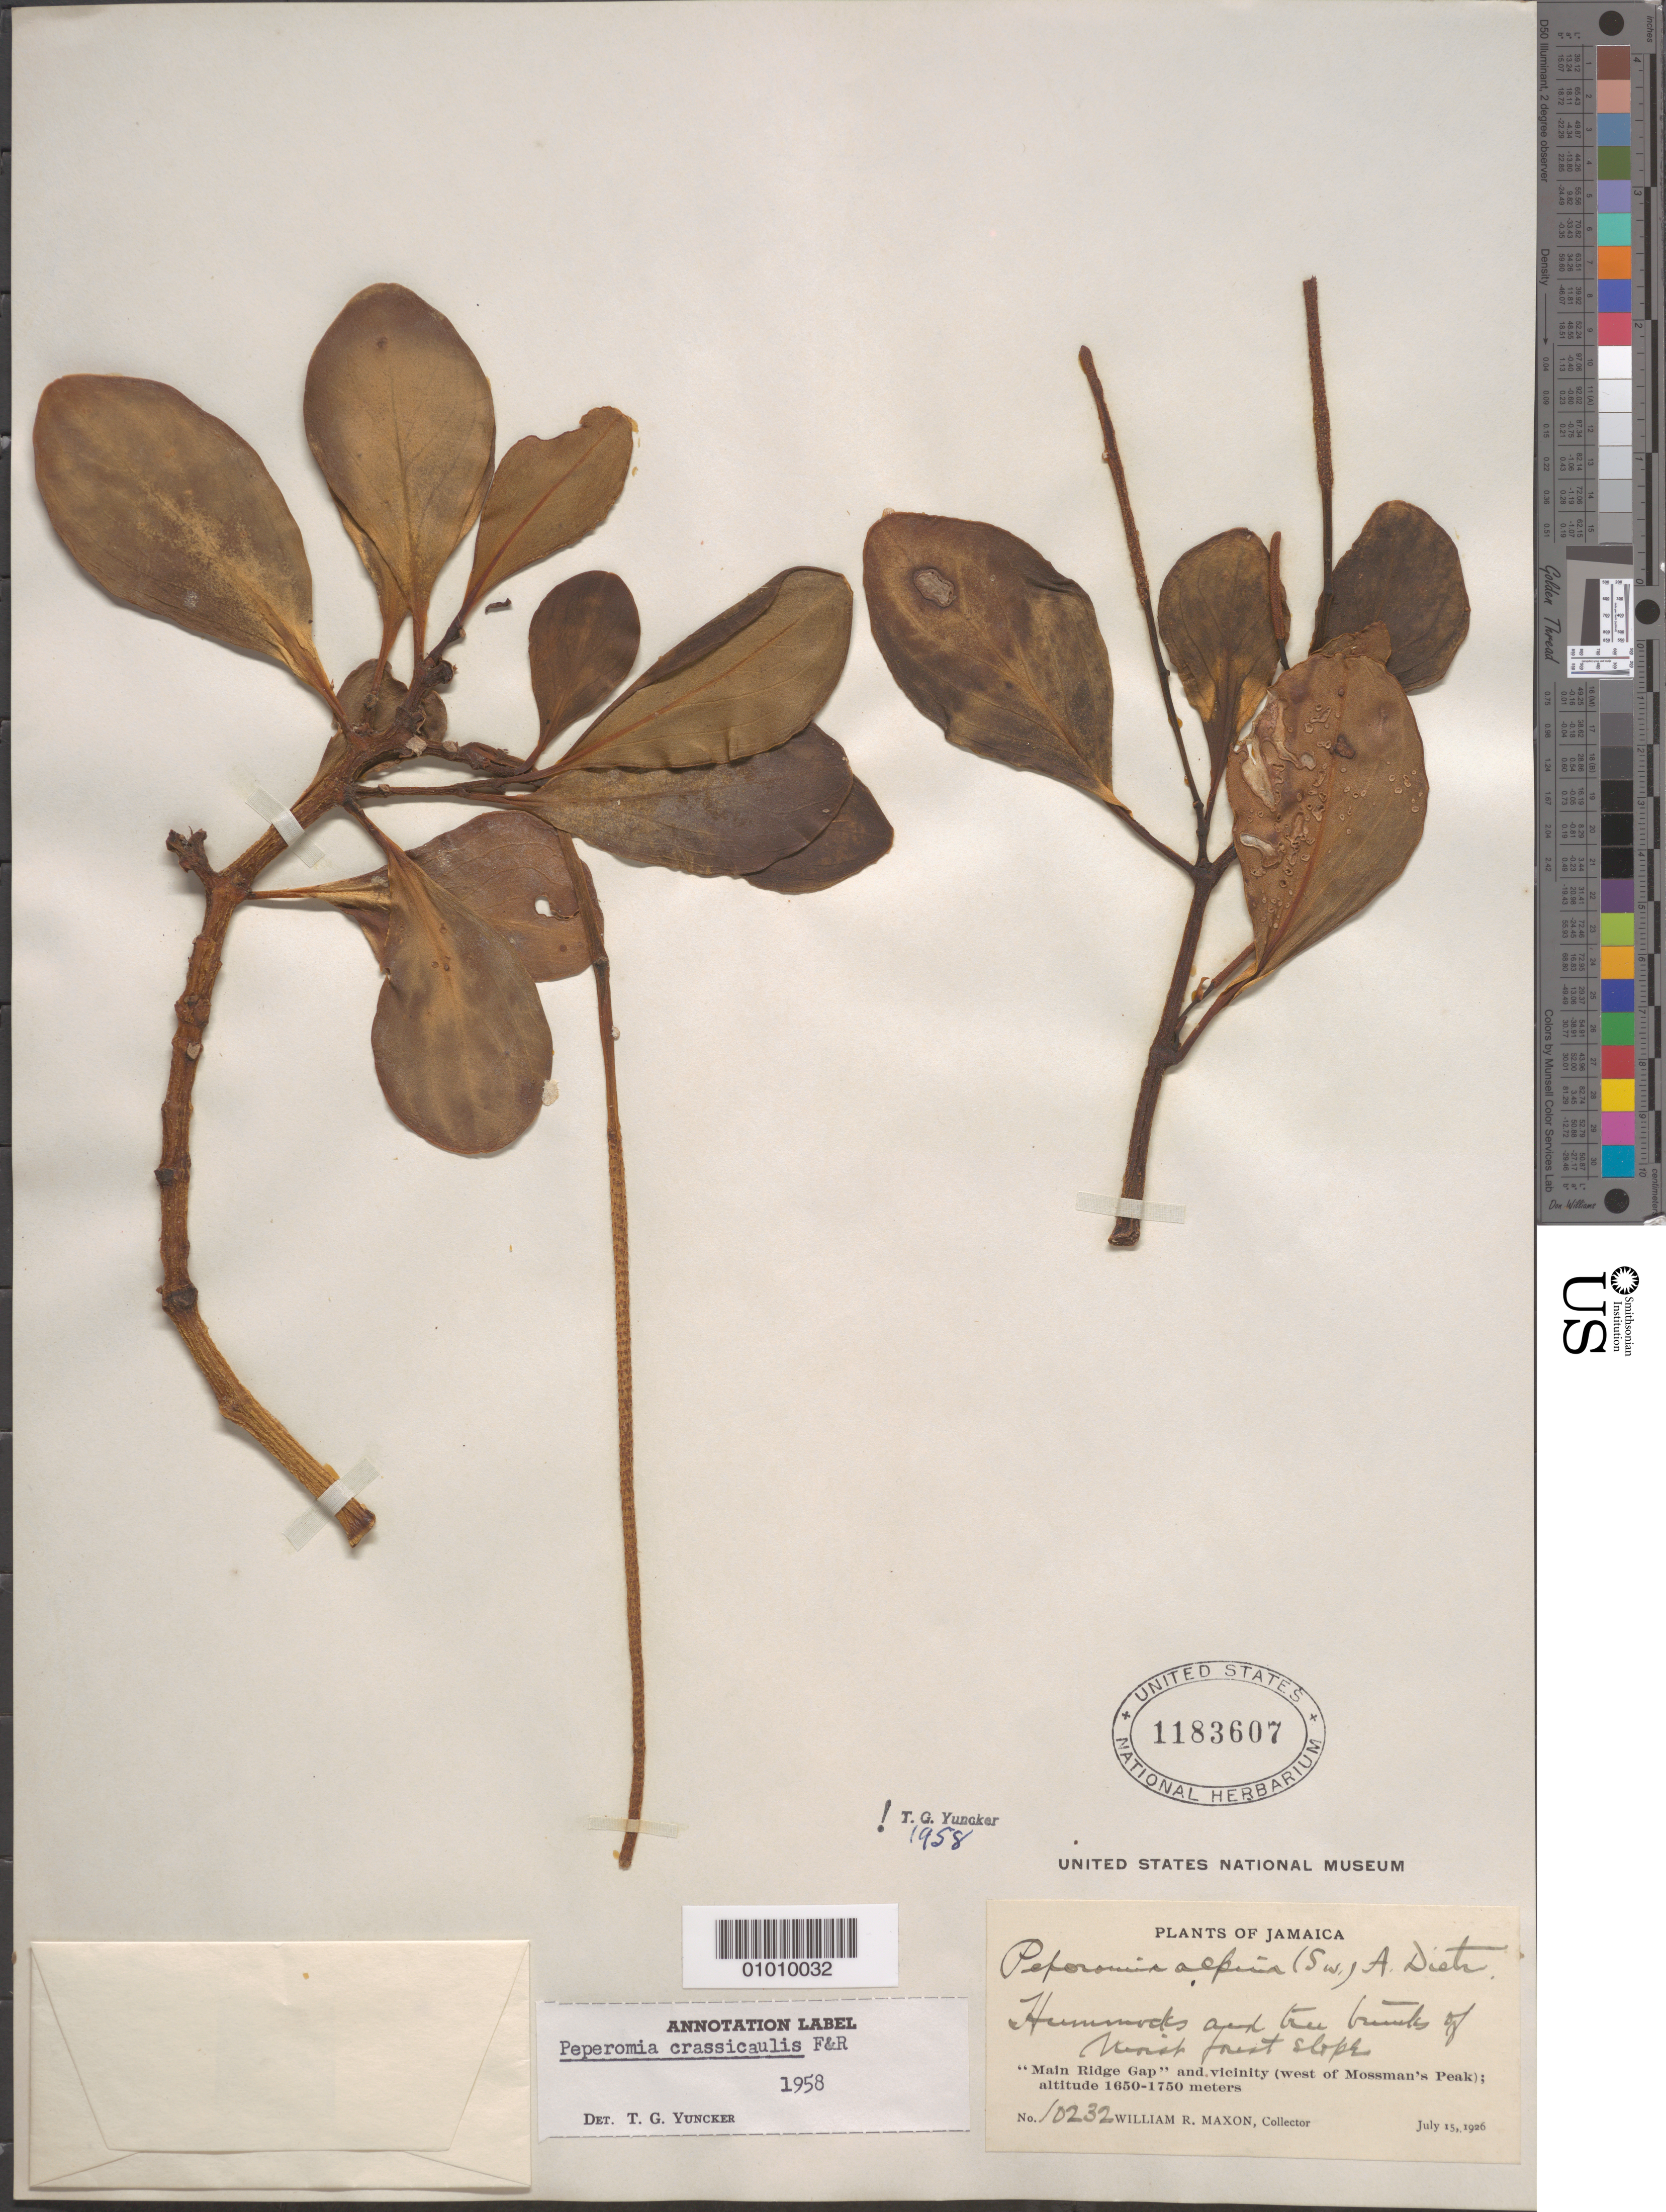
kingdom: Plantae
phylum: Tracheophyta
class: Magnoliopsida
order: Piperales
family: Piperaceae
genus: Peperomia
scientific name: Peperomia crassicaulis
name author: Fawc. & Rendle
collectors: W. R. Maxon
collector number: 10232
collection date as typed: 15 Jul 1926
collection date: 1926-07-15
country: Jamaica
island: Jamaica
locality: Hummucks. North forest slope. "Main Ridge Gap" and vicinity (W of Mossman's Peak)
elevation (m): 1650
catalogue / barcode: US 1183607